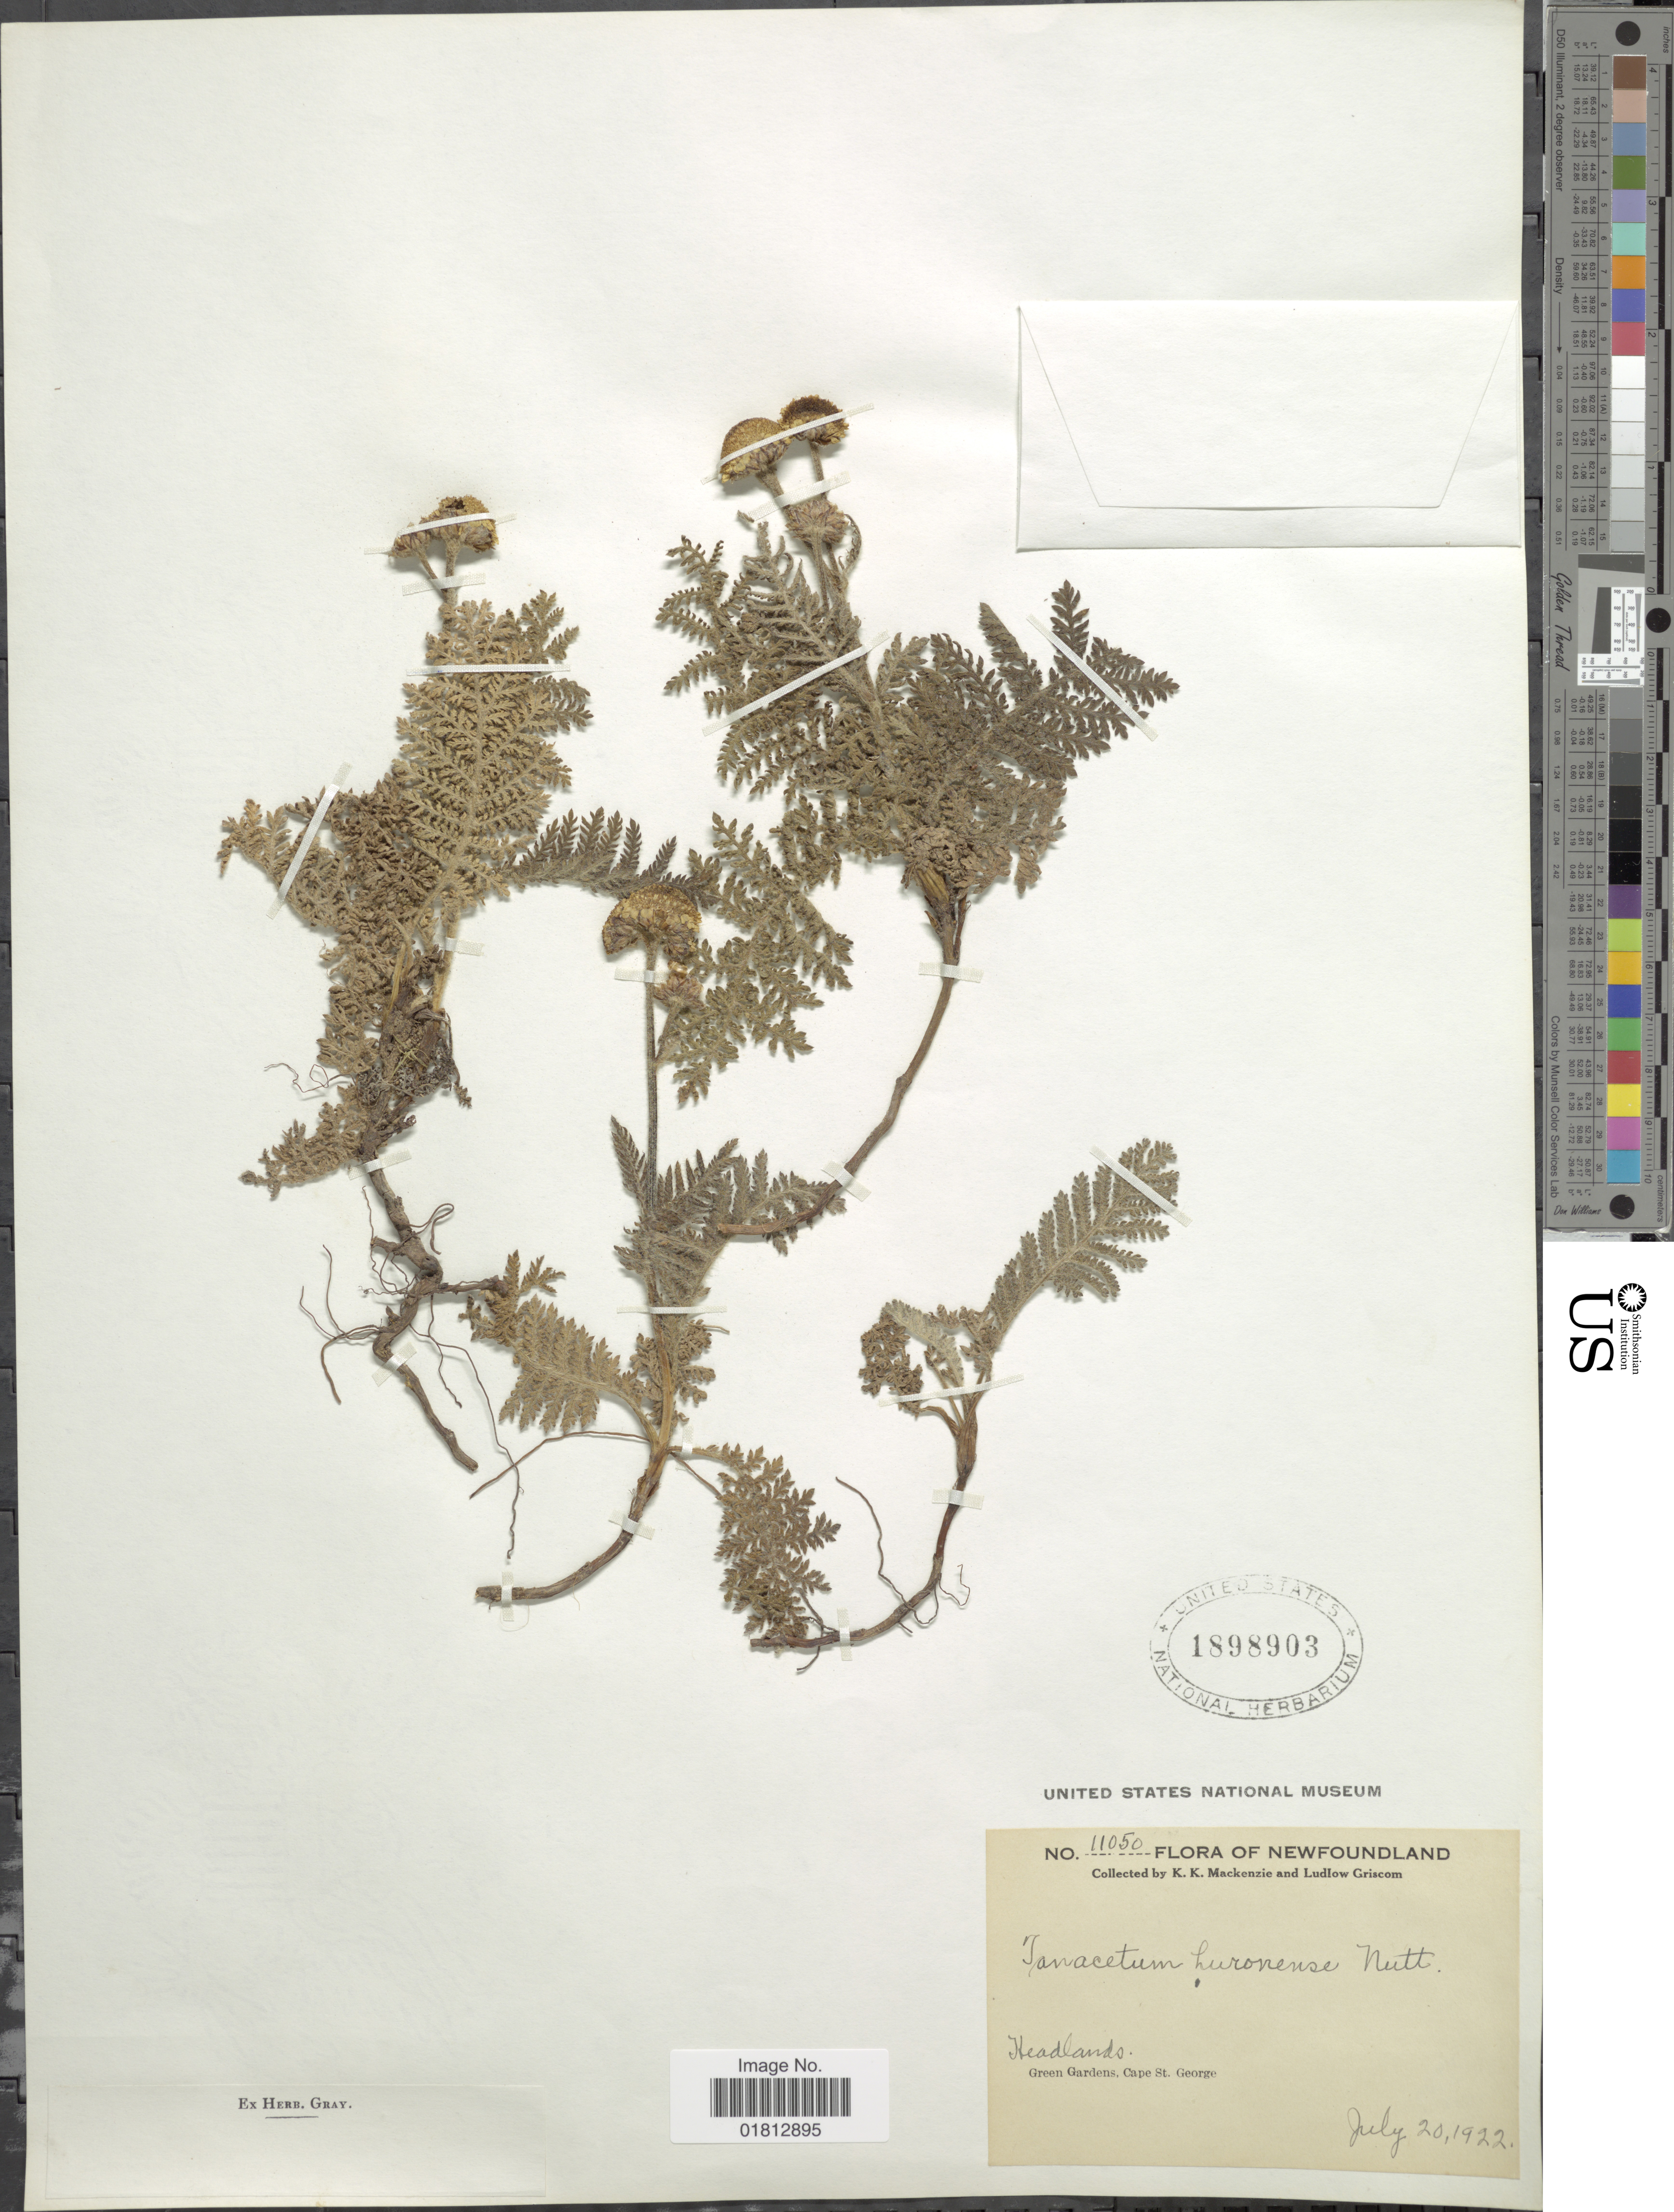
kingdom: Plantae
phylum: Tracheophyta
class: Magnoliopsida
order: Asterales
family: Asteraceae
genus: Tanacetum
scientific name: Tanacetum huronense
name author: Nutt.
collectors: K. K. Mackenzie & L. Griscom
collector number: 11050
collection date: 1922-07-20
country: Canada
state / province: Newfoundland and Labrador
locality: Headlands, Green Gardens, Cape St. George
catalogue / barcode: US 1898903